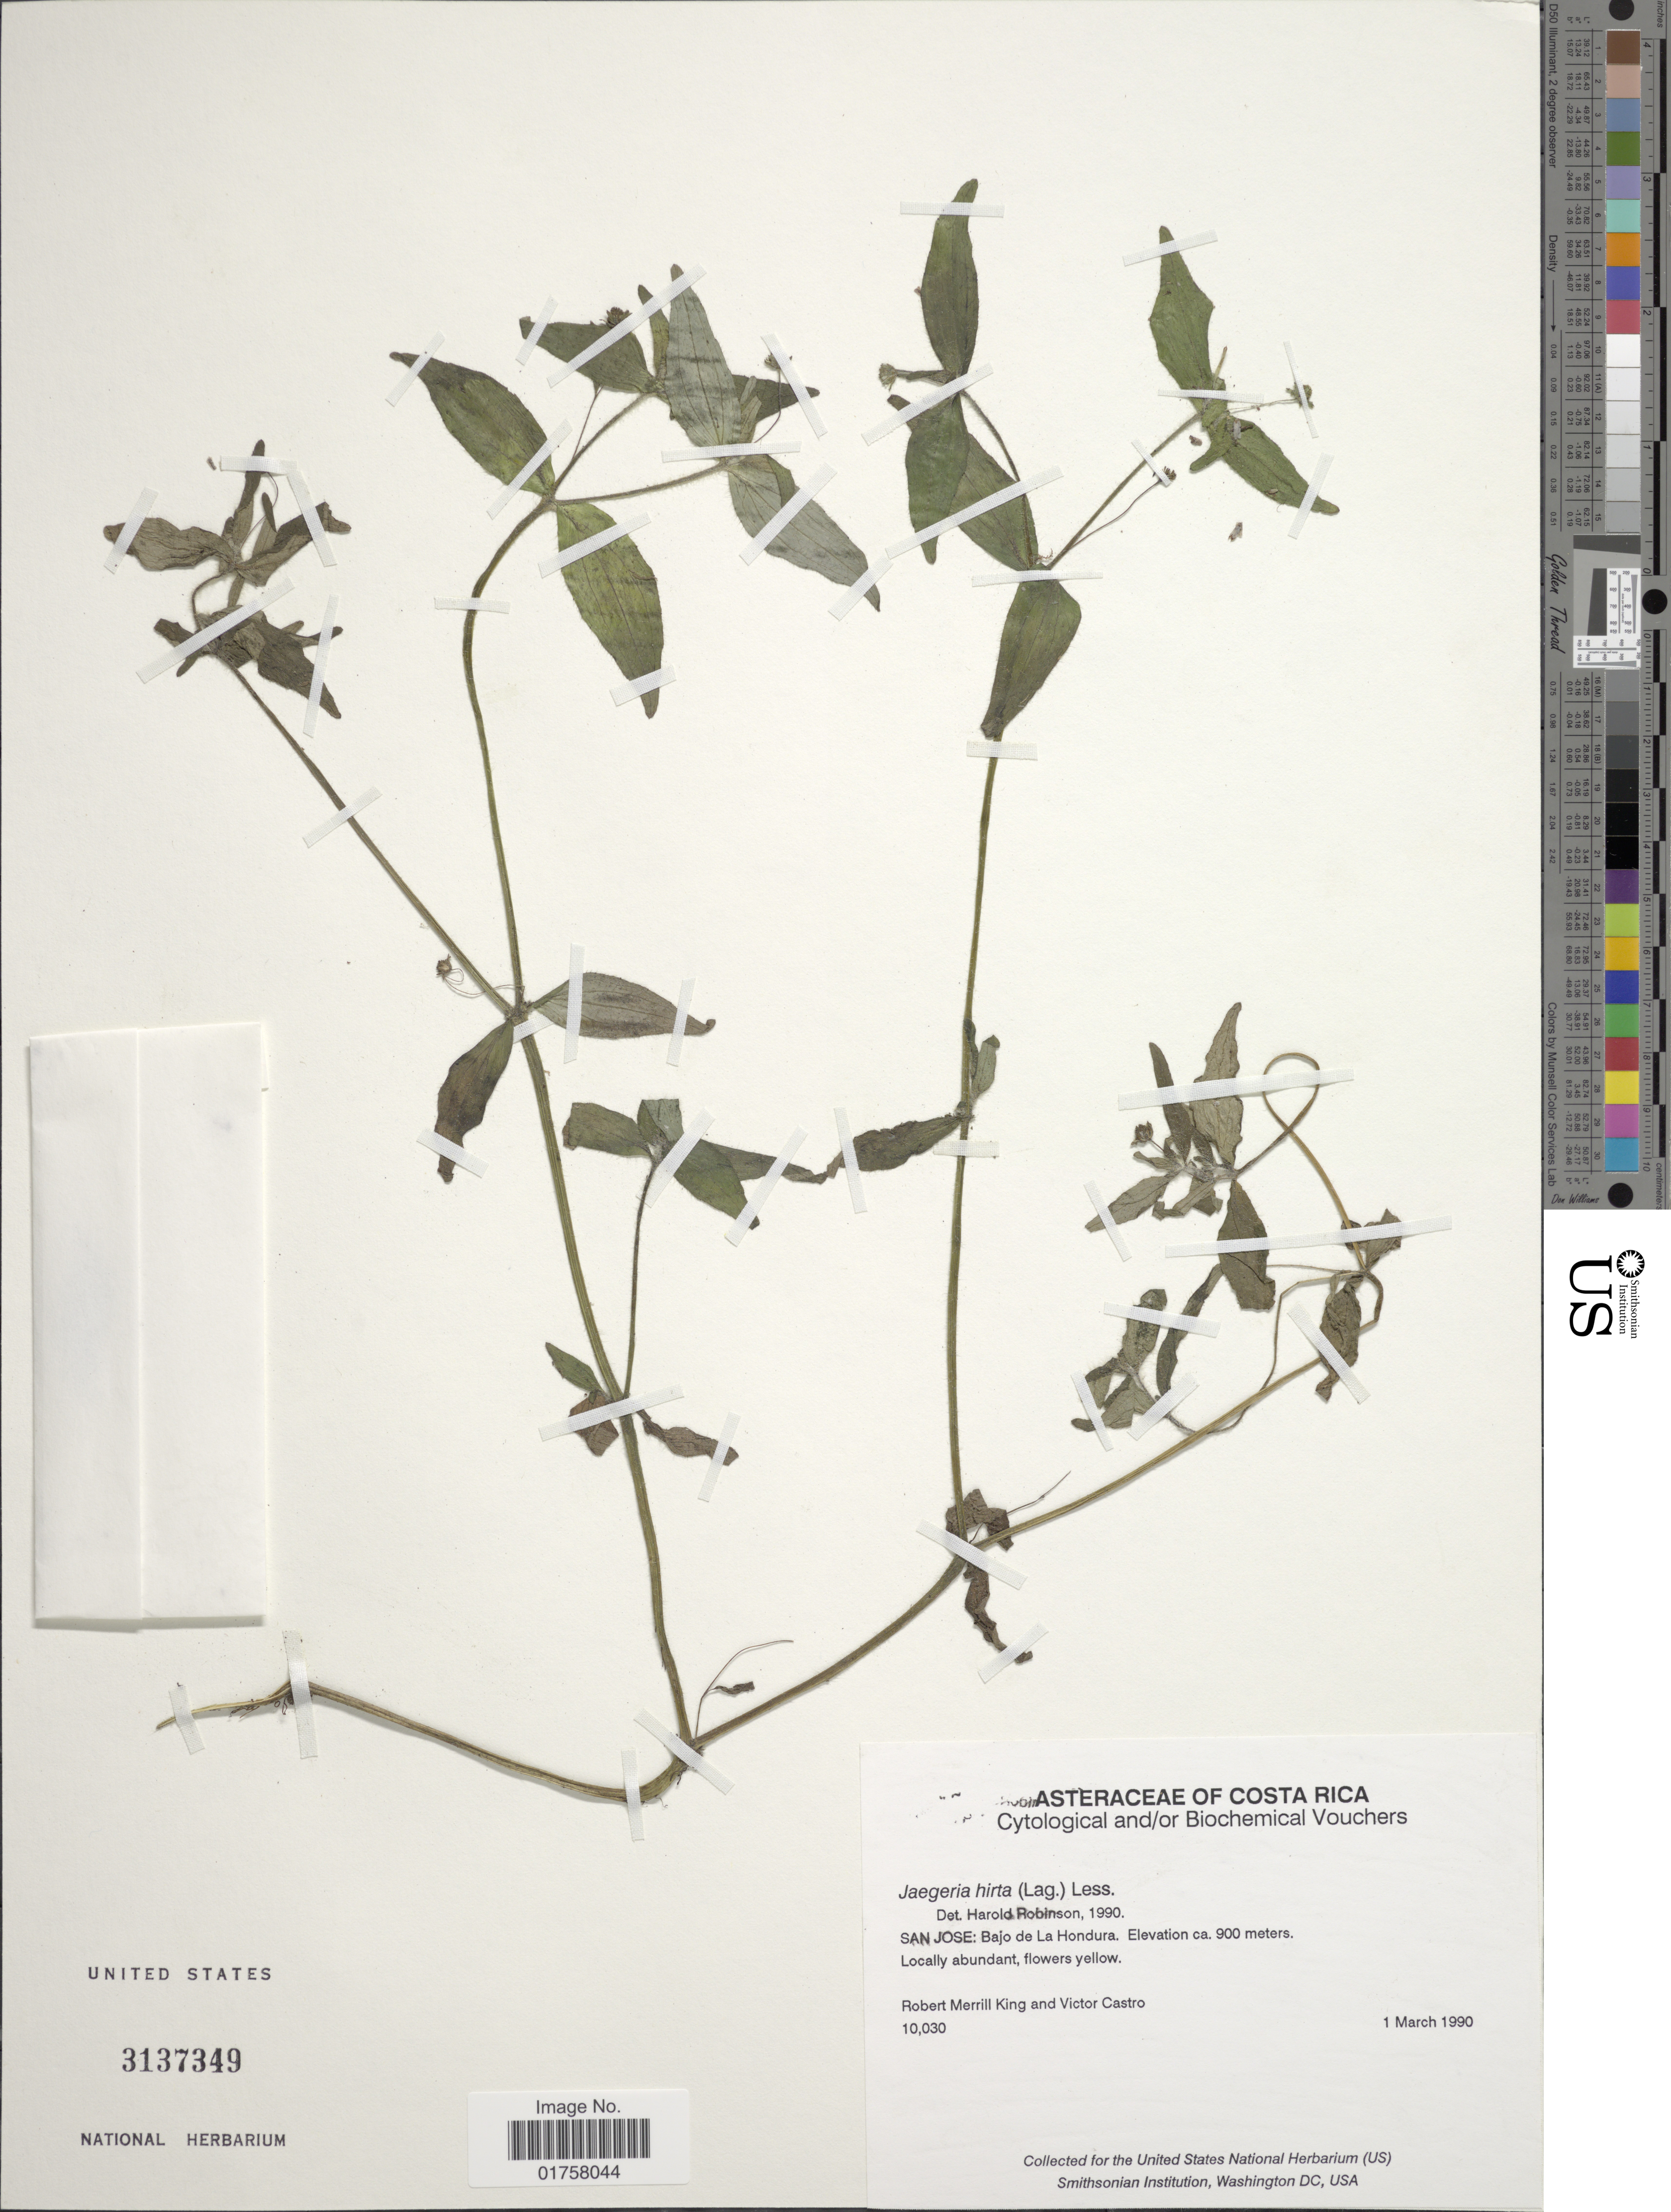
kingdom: Plantae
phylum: Tracheophyta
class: Magnoliopsida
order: Asterales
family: Asteraceae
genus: Jaegeria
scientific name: Jaegeria hirta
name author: (Lag.) Less.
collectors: R. M. King & V. Castro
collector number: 10030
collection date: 1990-03-01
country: Costa Rica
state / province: San José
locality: Bajo de La Hondura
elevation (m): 900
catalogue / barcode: US 3137349